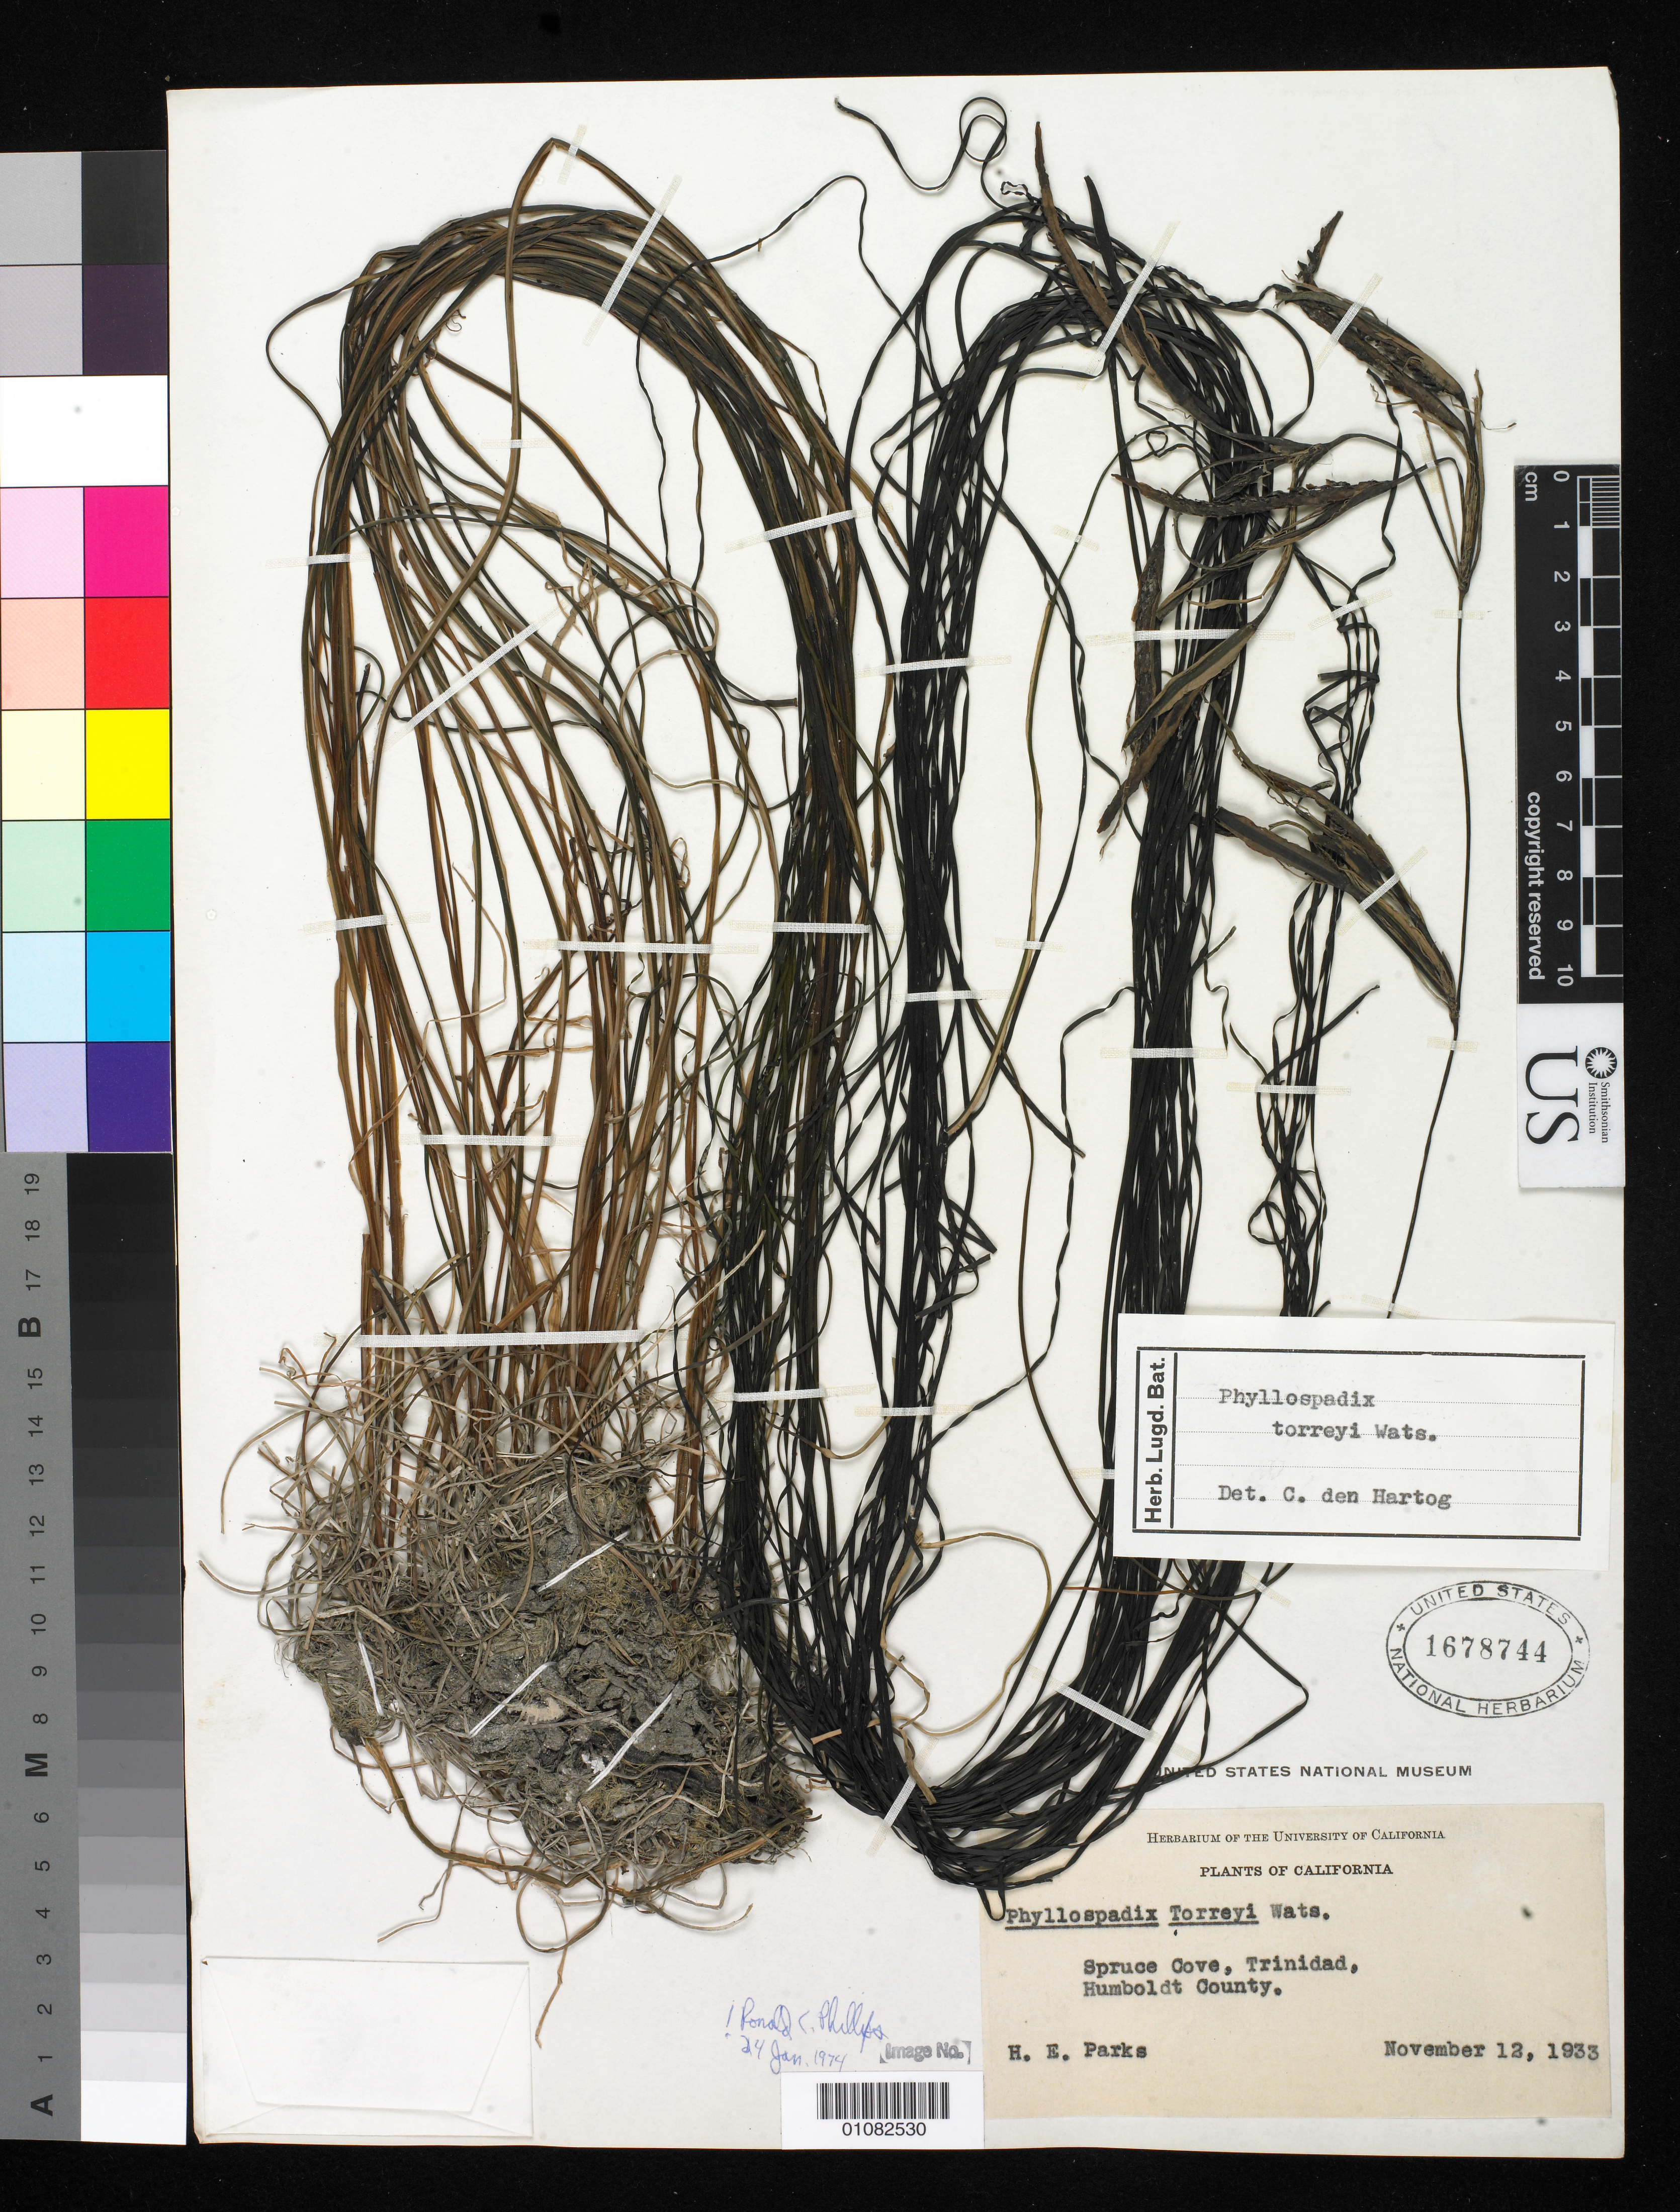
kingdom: Plantae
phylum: Tracheophyta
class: Liliopsida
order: Alismatales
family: Zosteraceae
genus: Phyllospadix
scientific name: Phyllospadix torreyi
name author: S. Watson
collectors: H. E. Parks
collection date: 1933-11-12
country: United States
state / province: California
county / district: Humboldt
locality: Trinidad, Spruce Cove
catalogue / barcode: US 1678744